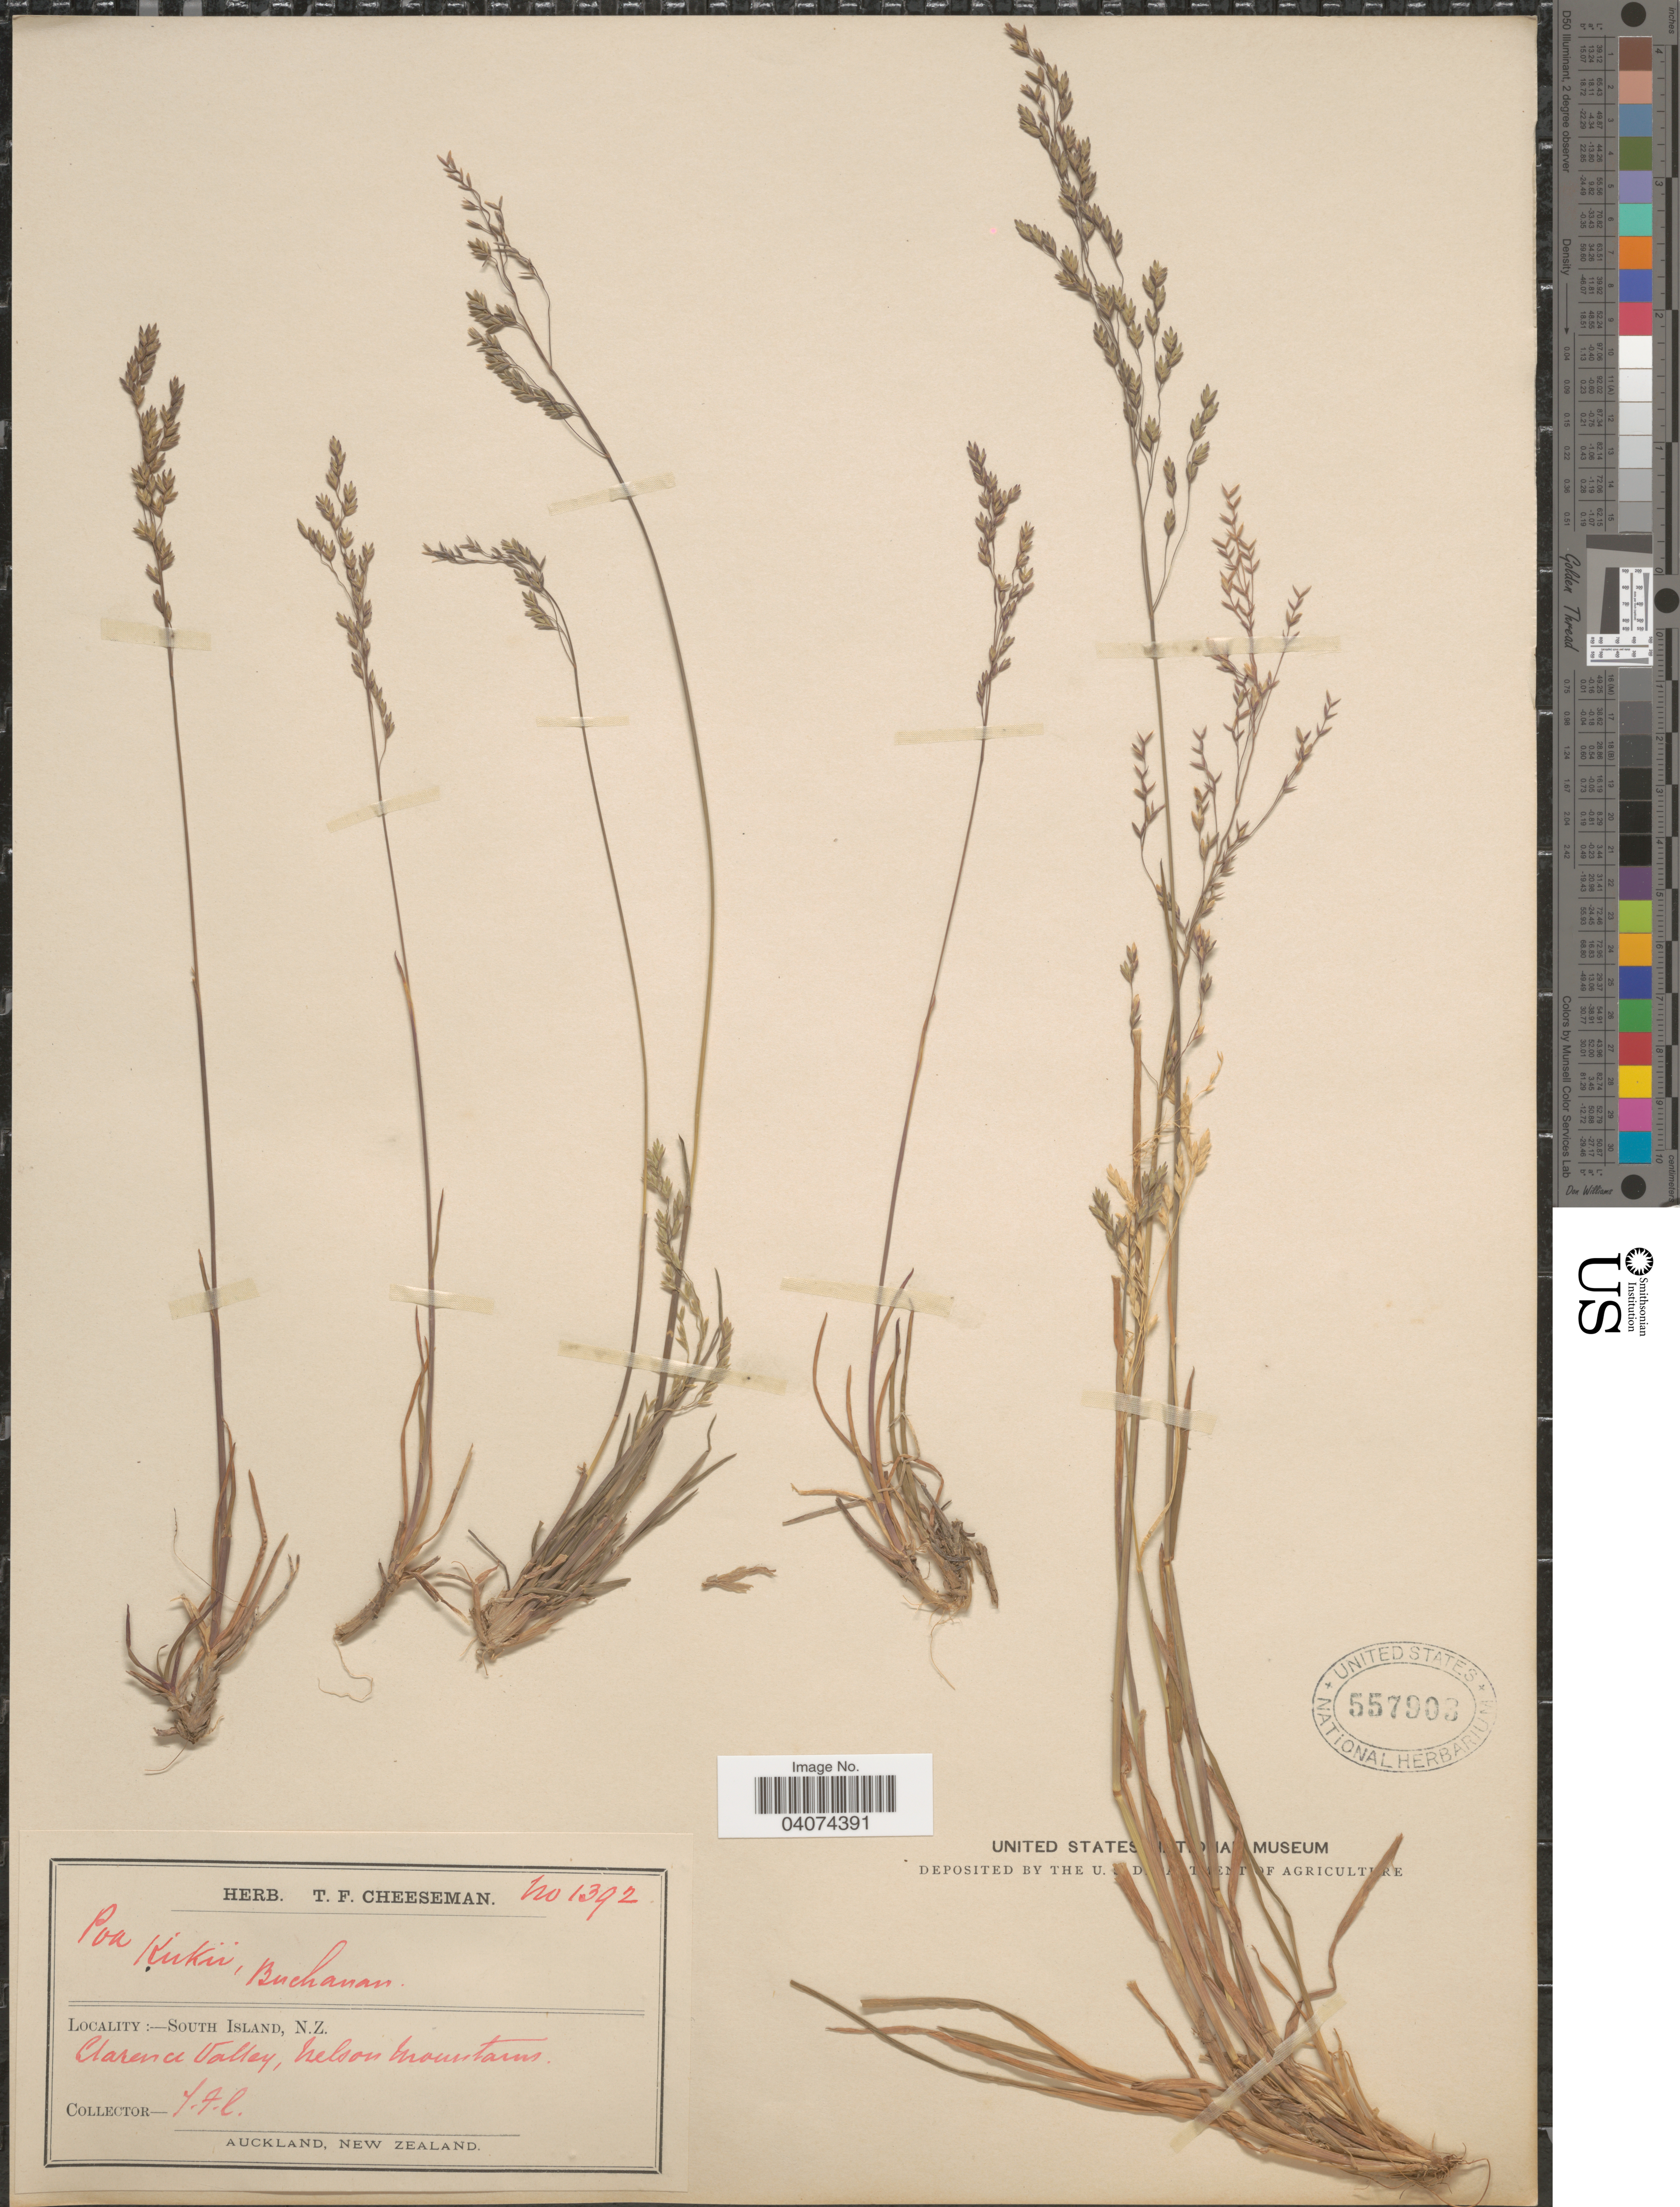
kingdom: Plantae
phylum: Tracheophyta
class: Liliopsida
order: Poales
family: Poaceae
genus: Poa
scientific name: Poa kirkii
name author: Buchanan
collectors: T. F. Cheeseman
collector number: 1392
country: New Zealand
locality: South Island. Clarence Valley, Nelson Mountains.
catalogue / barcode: US 557903